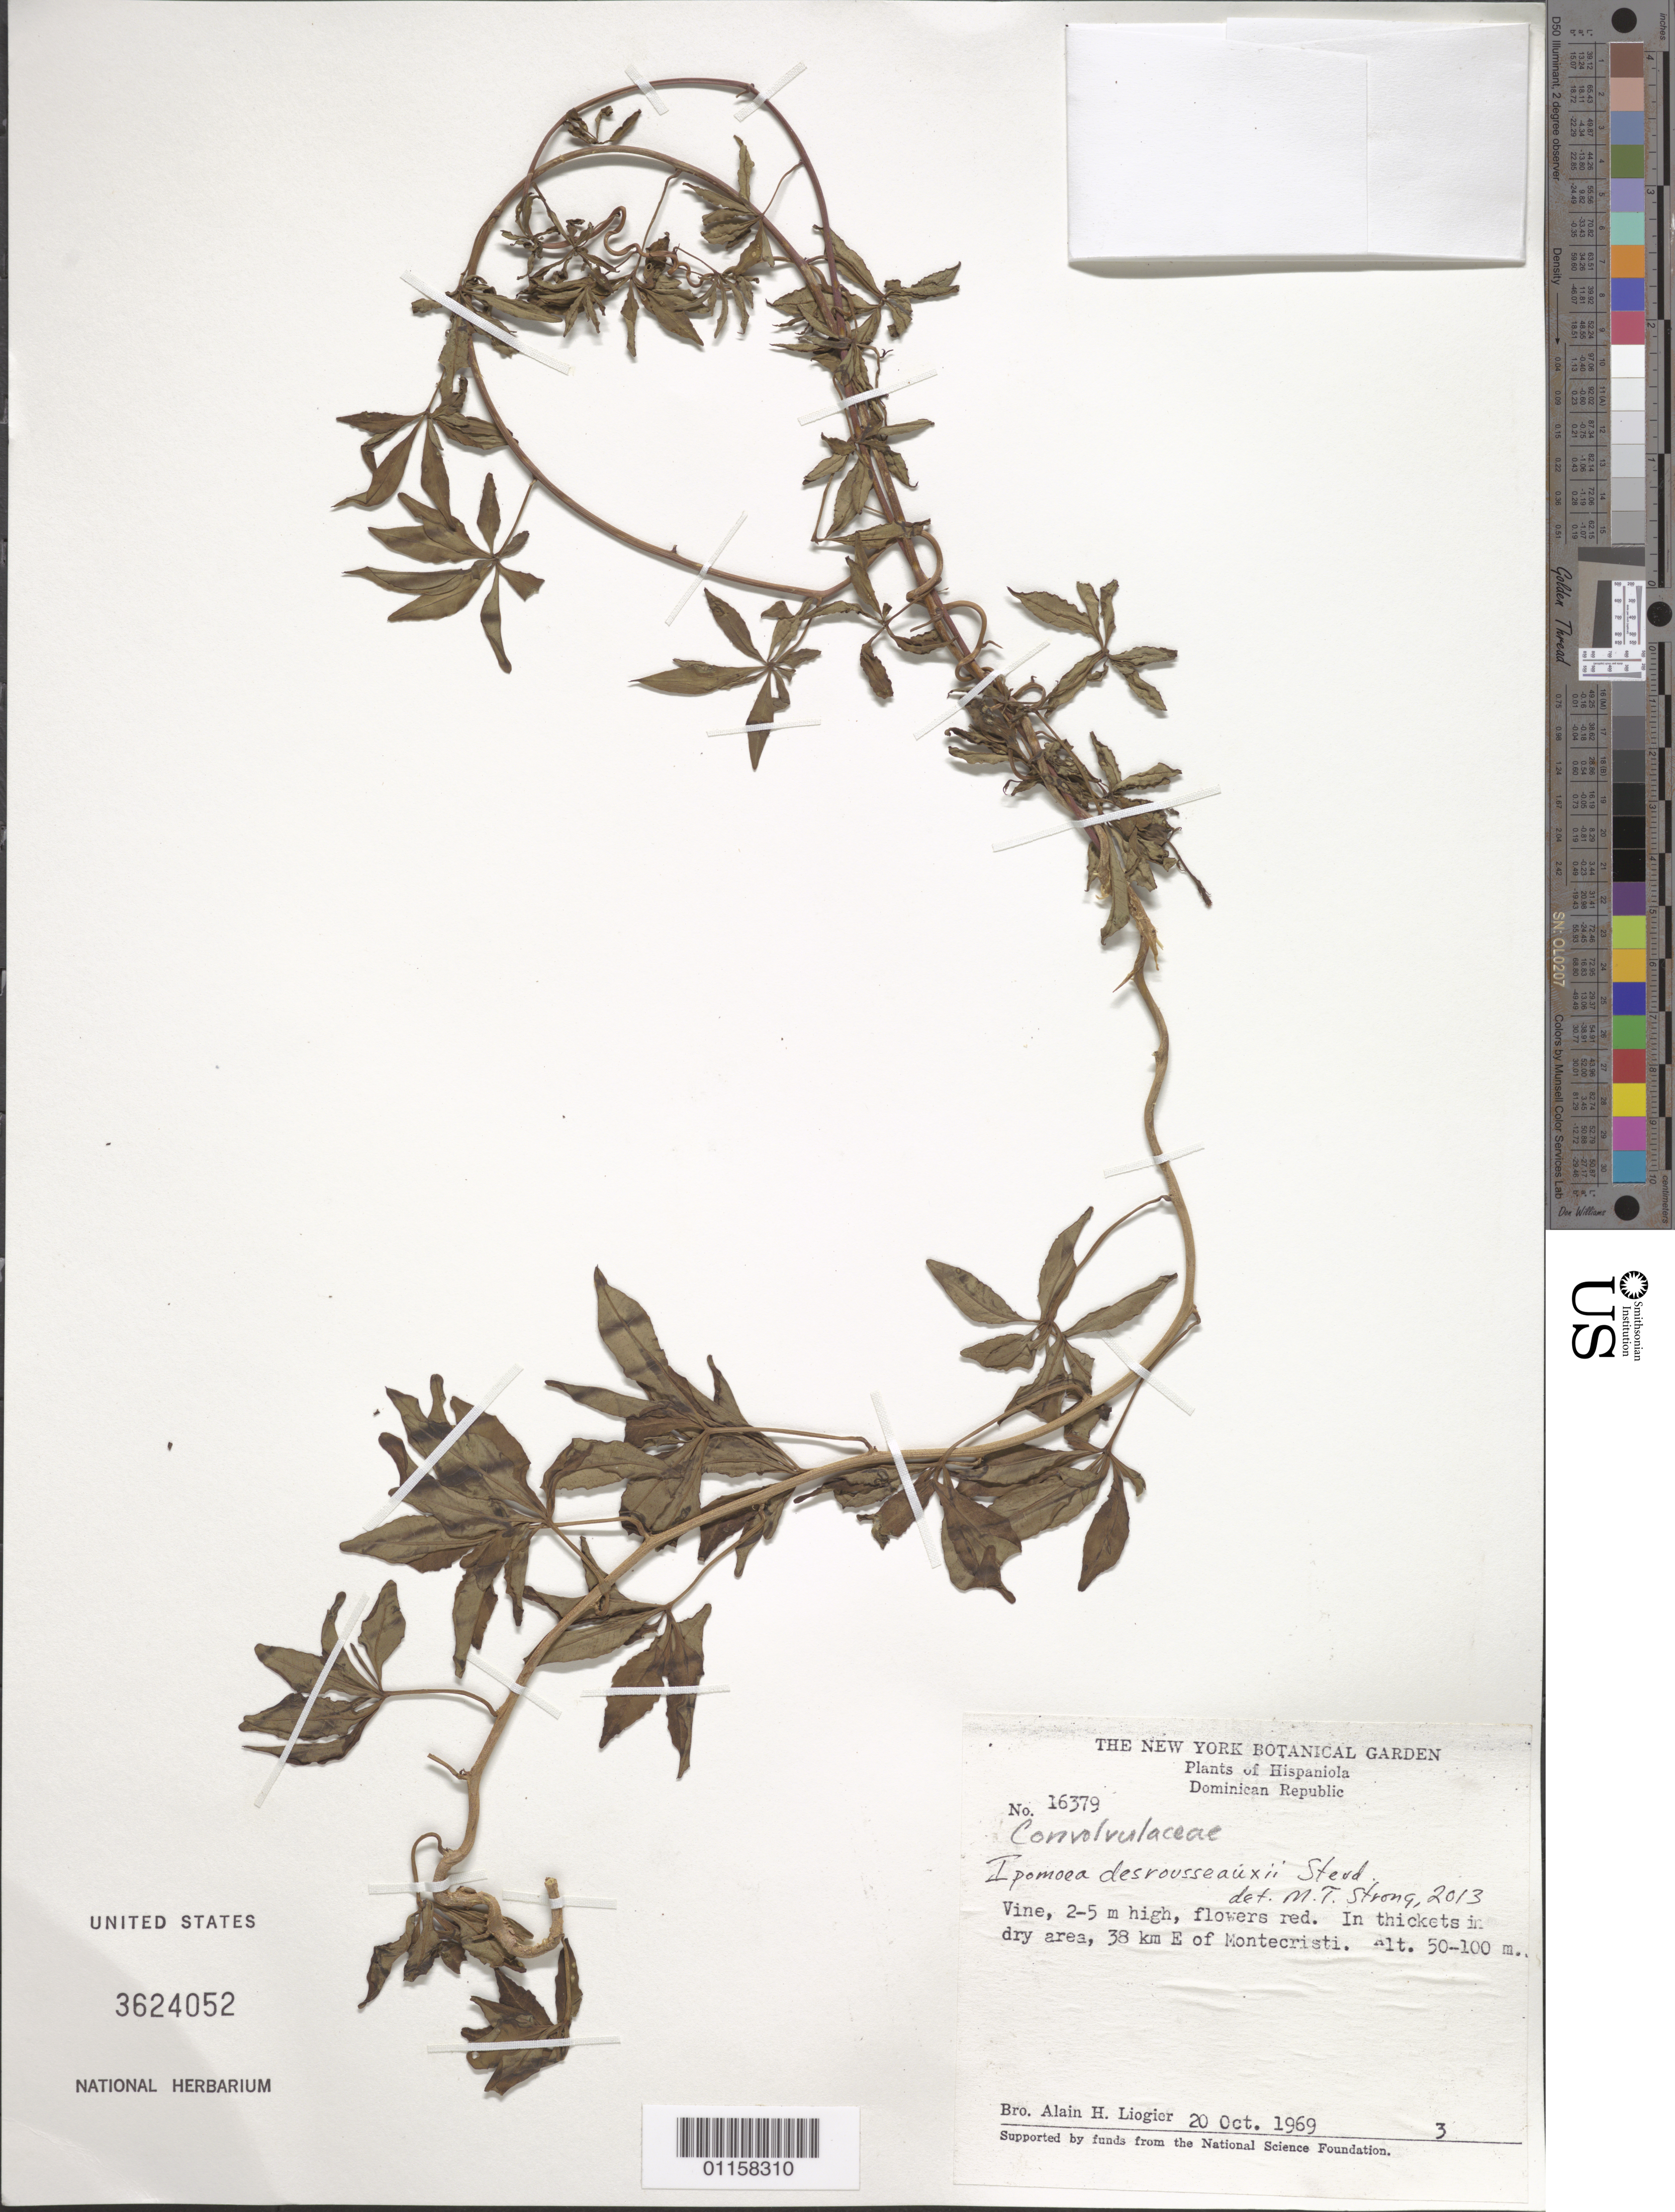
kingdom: Plantae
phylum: Tracheophyta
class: Magnoliopsida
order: Solanales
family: Convolvulaceae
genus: Ipomoea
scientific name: Ipomoea desroussouxii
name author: L.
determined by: Strong, M. T., (US), Smithsonian Institution - National Museum of Natural History (UNITED STATES)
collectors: A. H. Liogier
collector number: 16379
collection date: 1969-10-20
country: Dominican Republic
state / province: Monte Cristi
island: Hispaniola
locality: Montecristi, 38 km E.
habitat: In thickets in dry area.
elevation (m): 50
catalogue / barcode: US 3624052